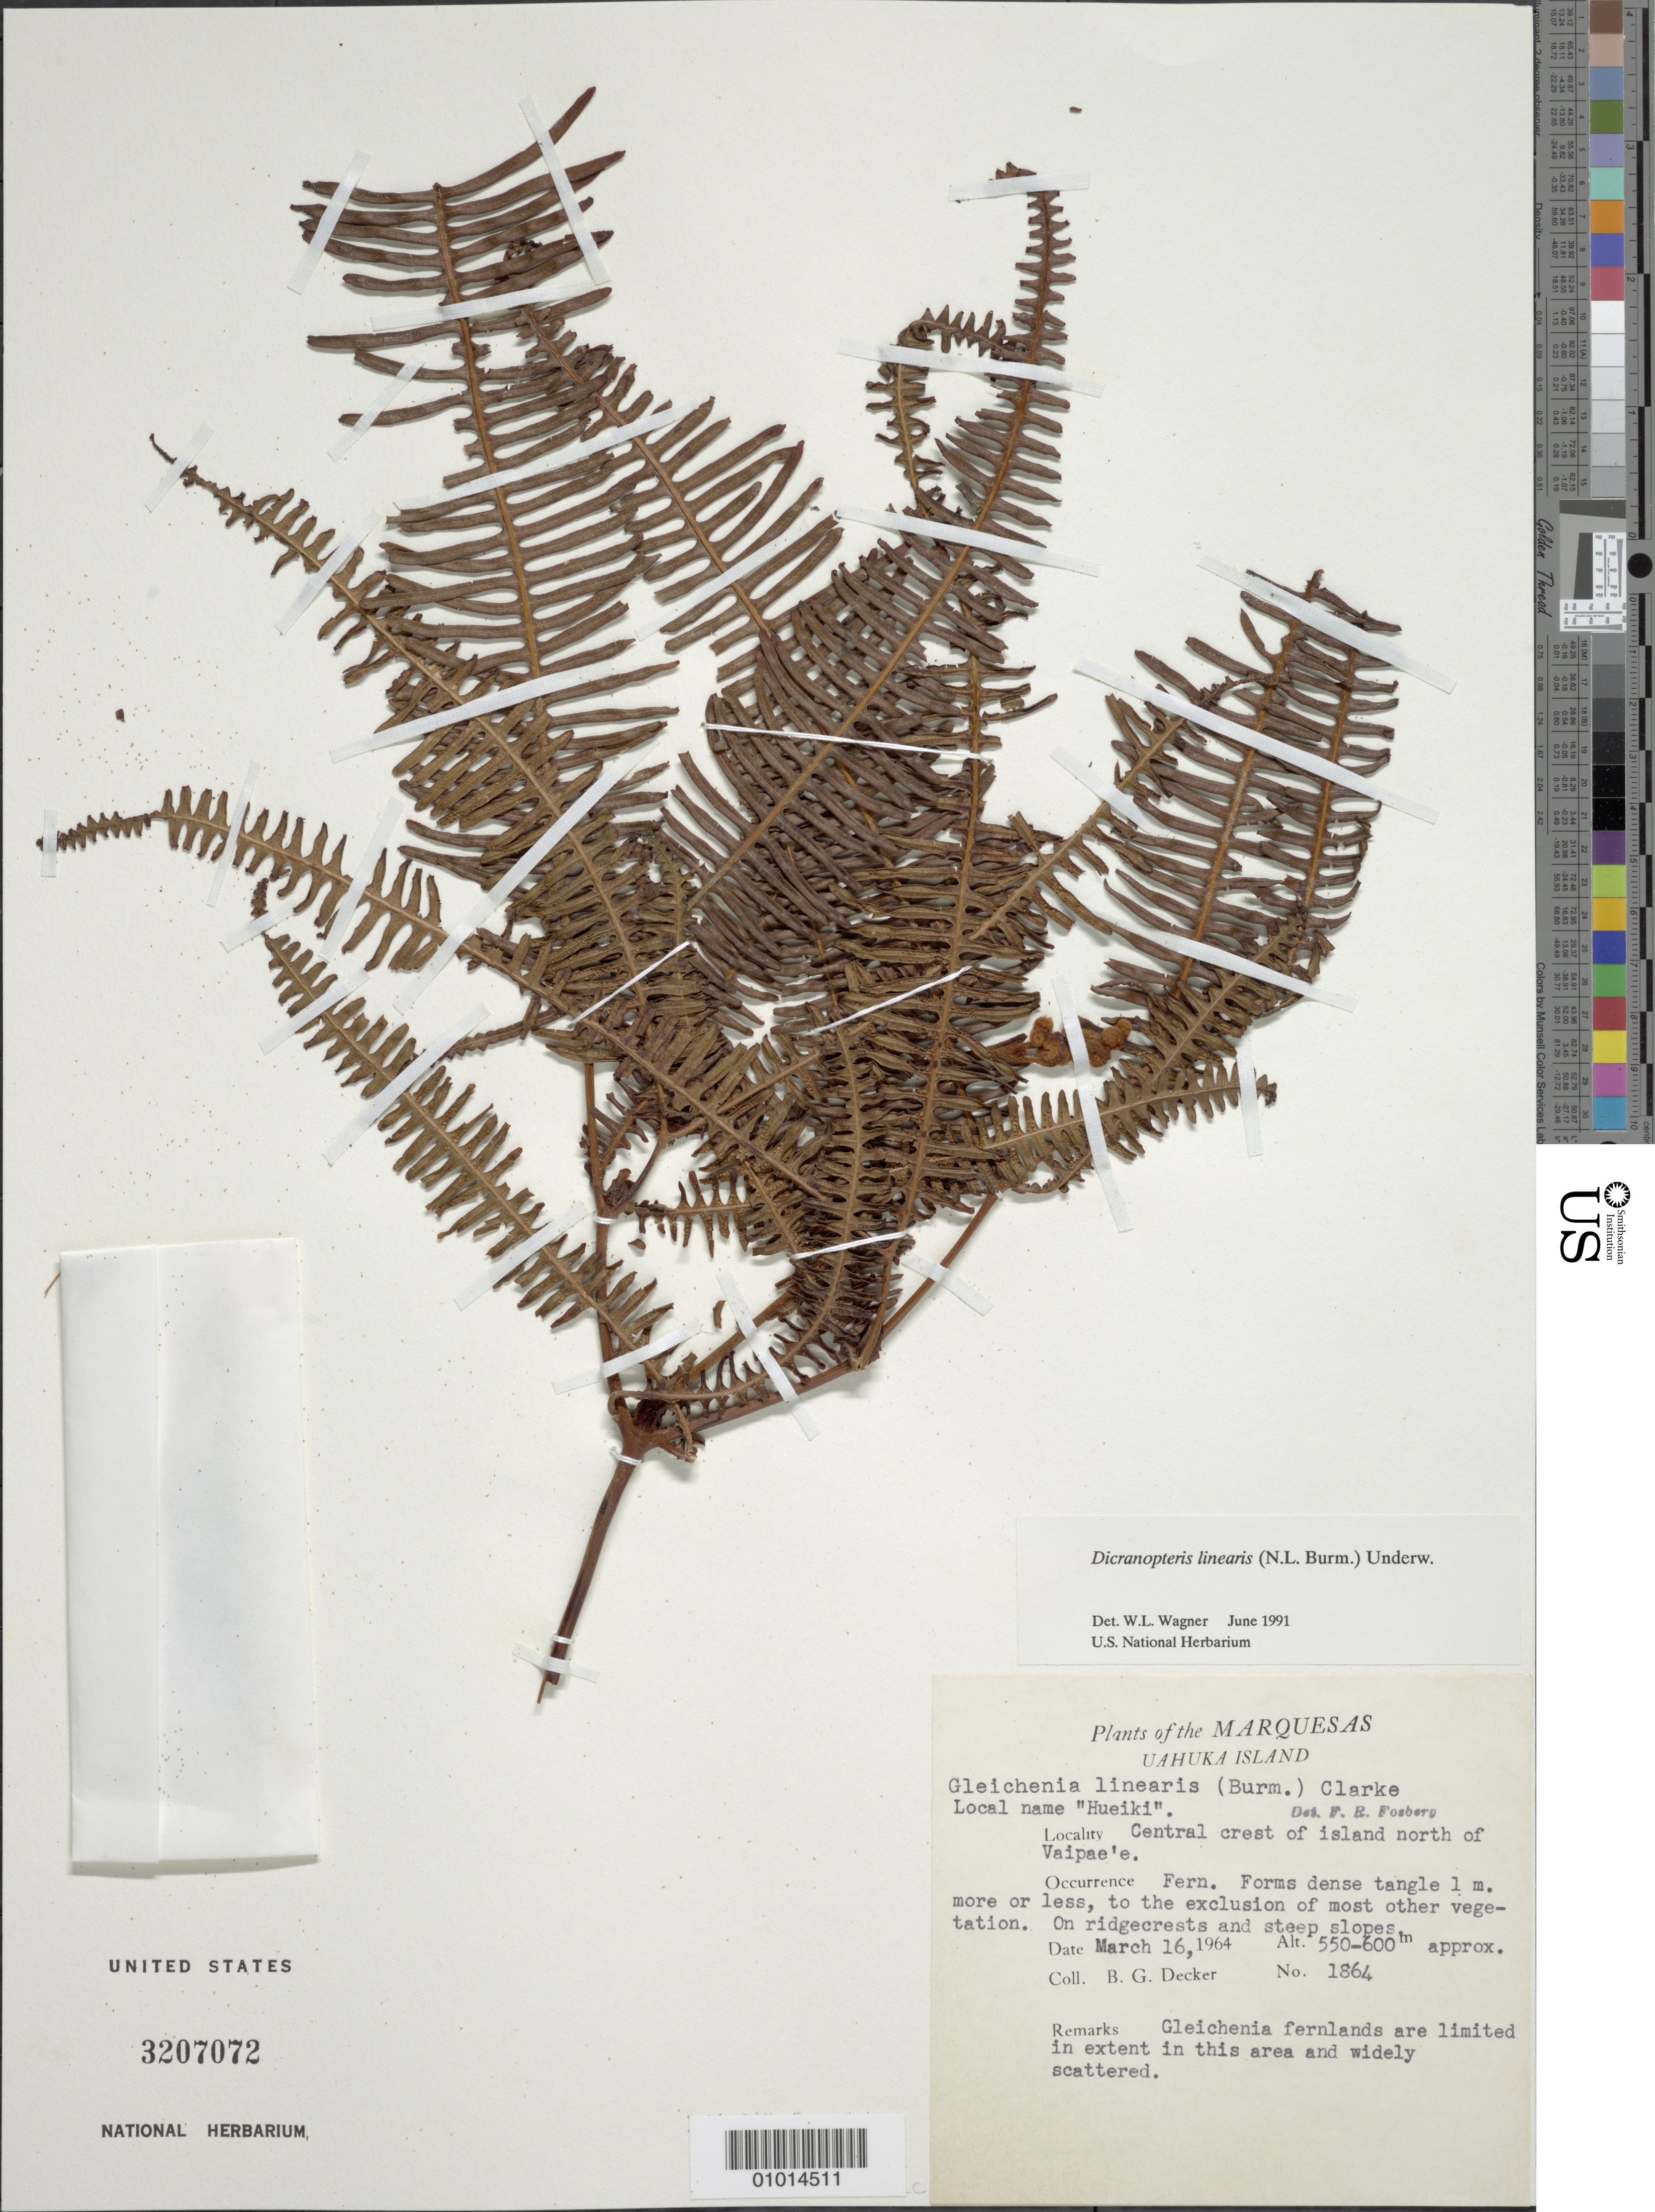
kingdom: Plantae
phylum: Tracheophyta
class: Polypodiopsida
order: Gleicheniales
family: Gleicheniaceae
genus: Dicranopteris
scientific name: Dicranopteris linearis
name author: (Burm. f.) Underw.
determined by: Wagner, W. L., (BOT), Smithsonian Institution - National Museum of Natural History (UNITED STATES)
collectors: B. G. Decker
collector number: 1864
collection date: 1964-03-16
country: French Polynesia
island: Ua Huka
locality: Central crest of island N of Vaipae'e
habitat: On ridgecrests and steep slopes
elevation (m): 550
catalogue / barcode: US 3207072